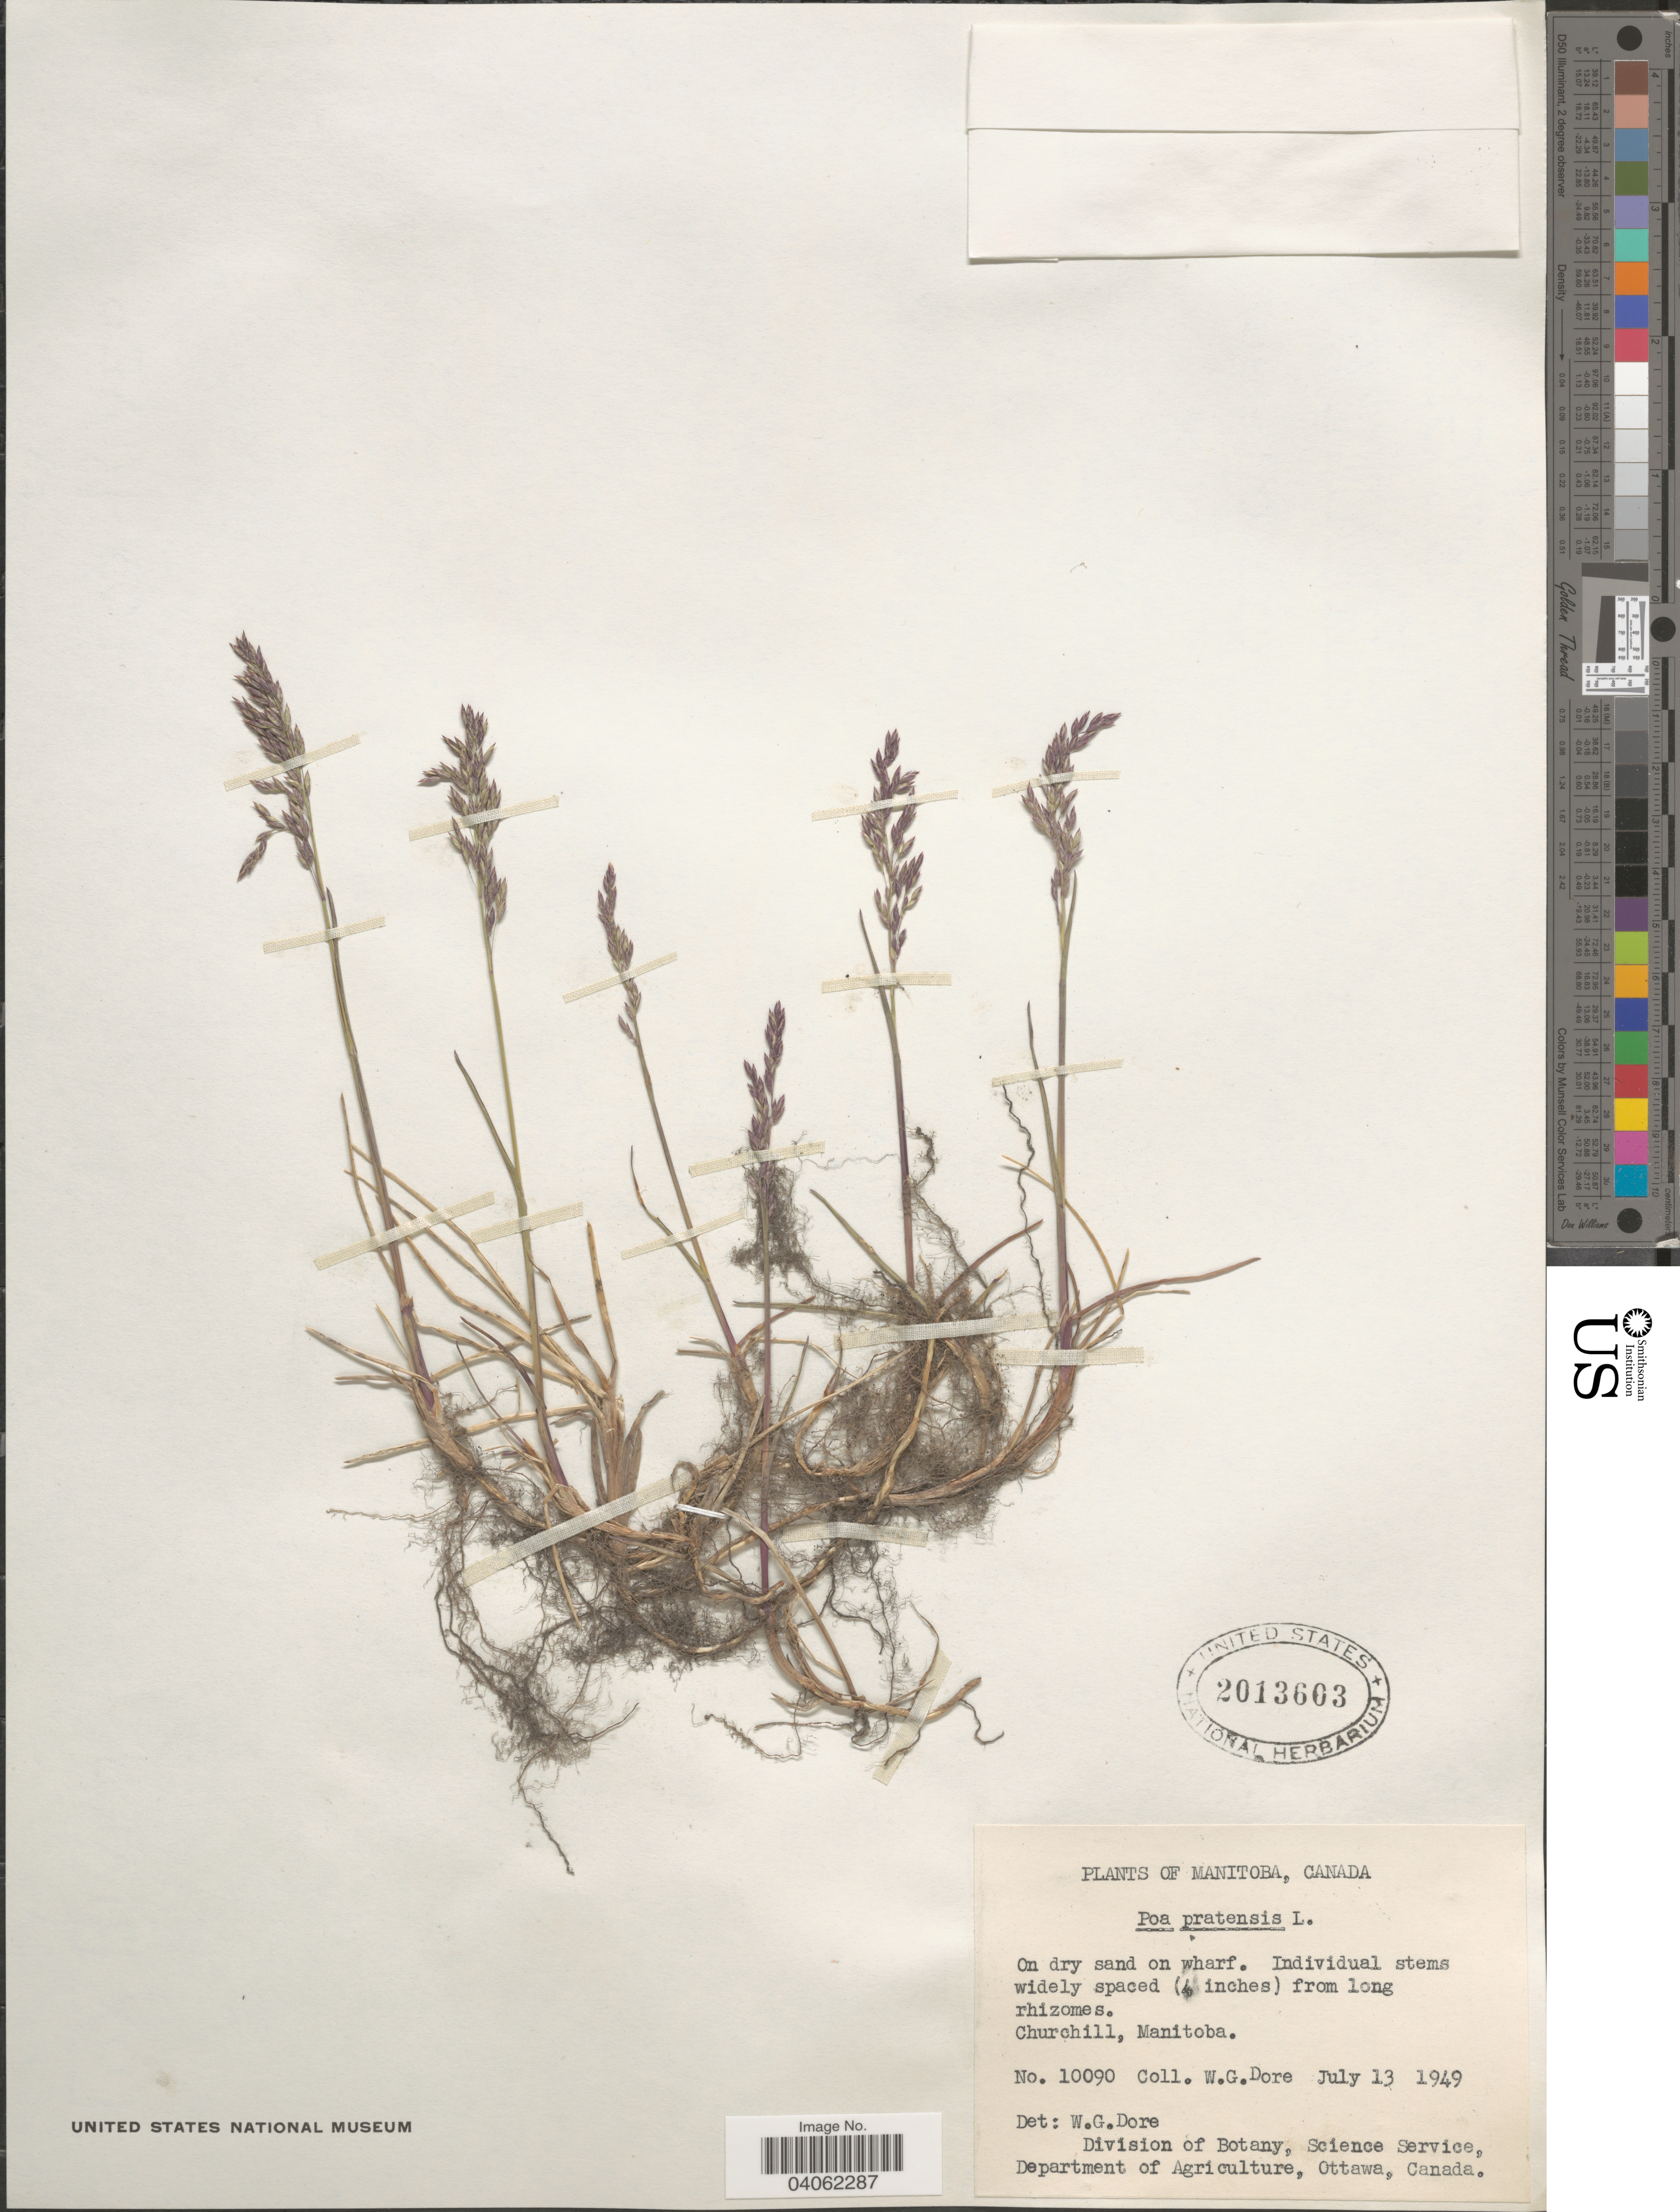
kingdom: Plantae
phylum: Tracheophyta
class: Liliopsida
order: Poales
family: Poaceae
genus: Poa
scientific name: Poa pratensis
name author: L.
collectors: W. Dore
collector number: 10090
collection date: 1949-07-13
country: Canada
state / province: Manitoba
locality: Churchill.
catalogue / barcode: US 2013603